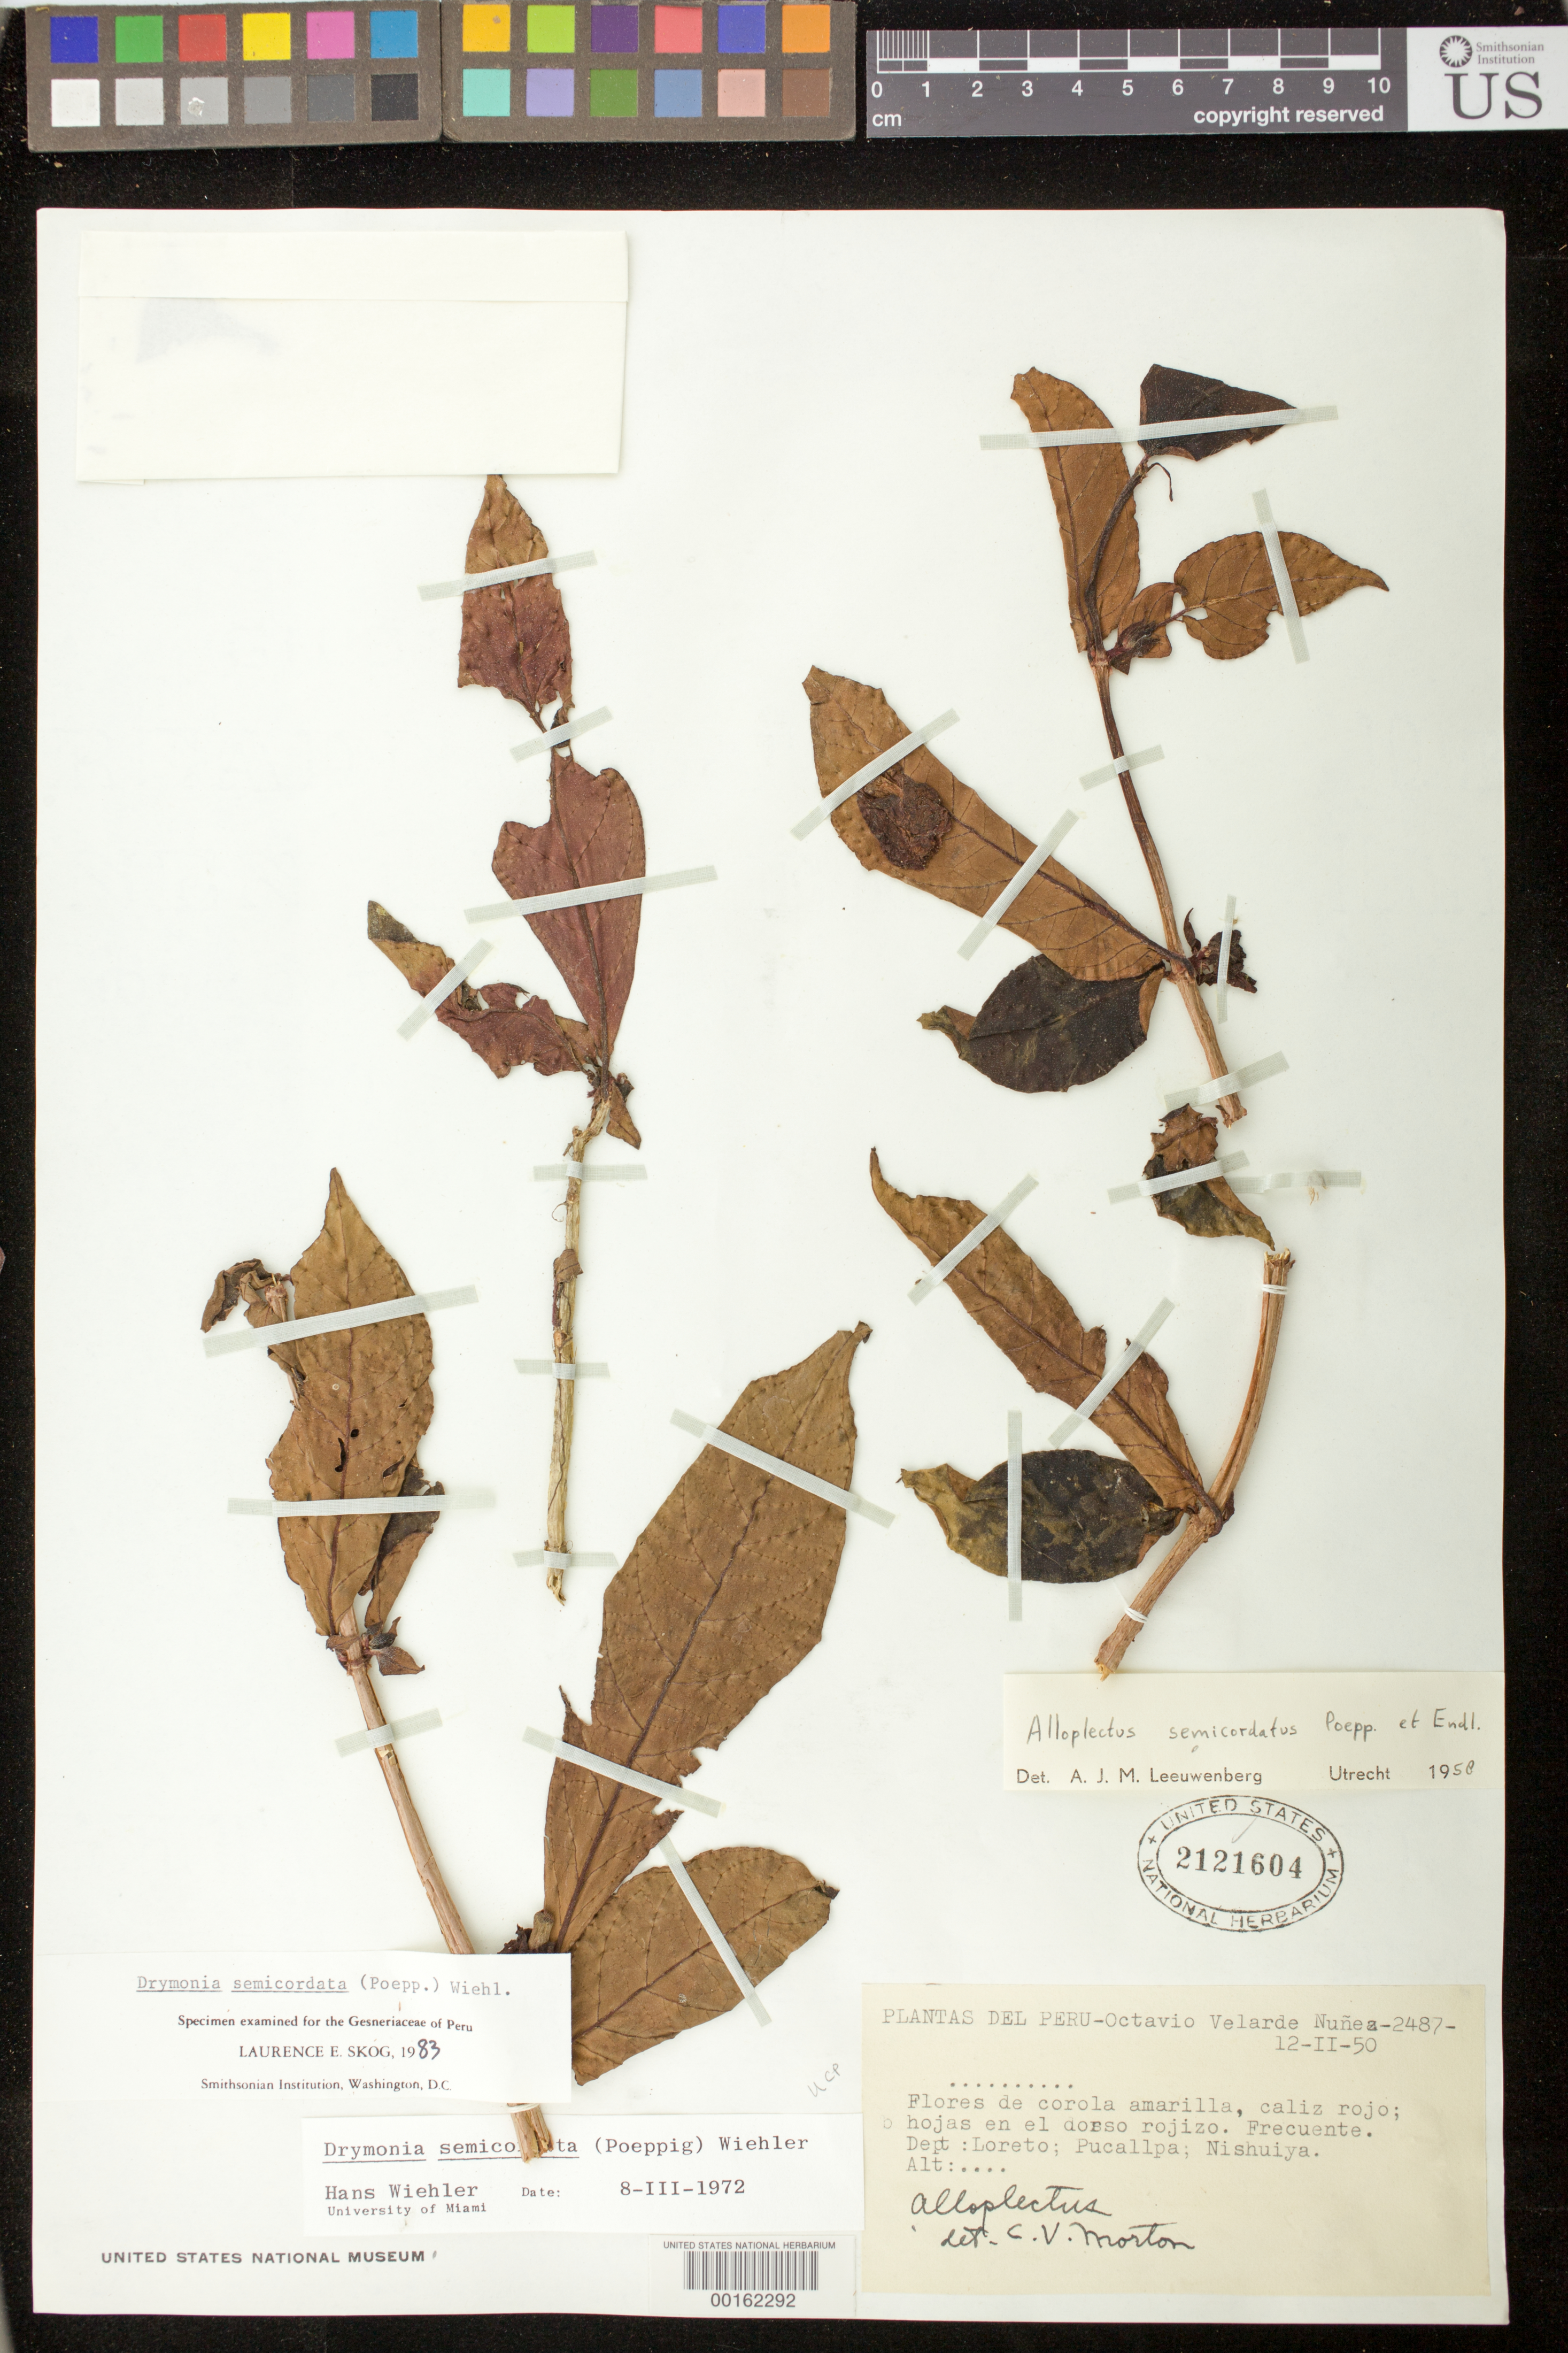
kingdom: Plantae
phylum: Tracheophyta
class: Magnoliopsida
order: Lamiales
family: Gesneriaceae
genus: Drymonia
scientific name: Drymonia semicordata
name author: (Poepp.) Wiehler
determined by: Skog, Laurence E.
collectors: O. Nuñez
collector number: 2487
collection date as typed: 12 Feb 1950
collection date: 1950-02-12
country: Peru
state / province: Loreto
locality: Pucallpa, Nishuiya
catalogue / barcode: US 2121604